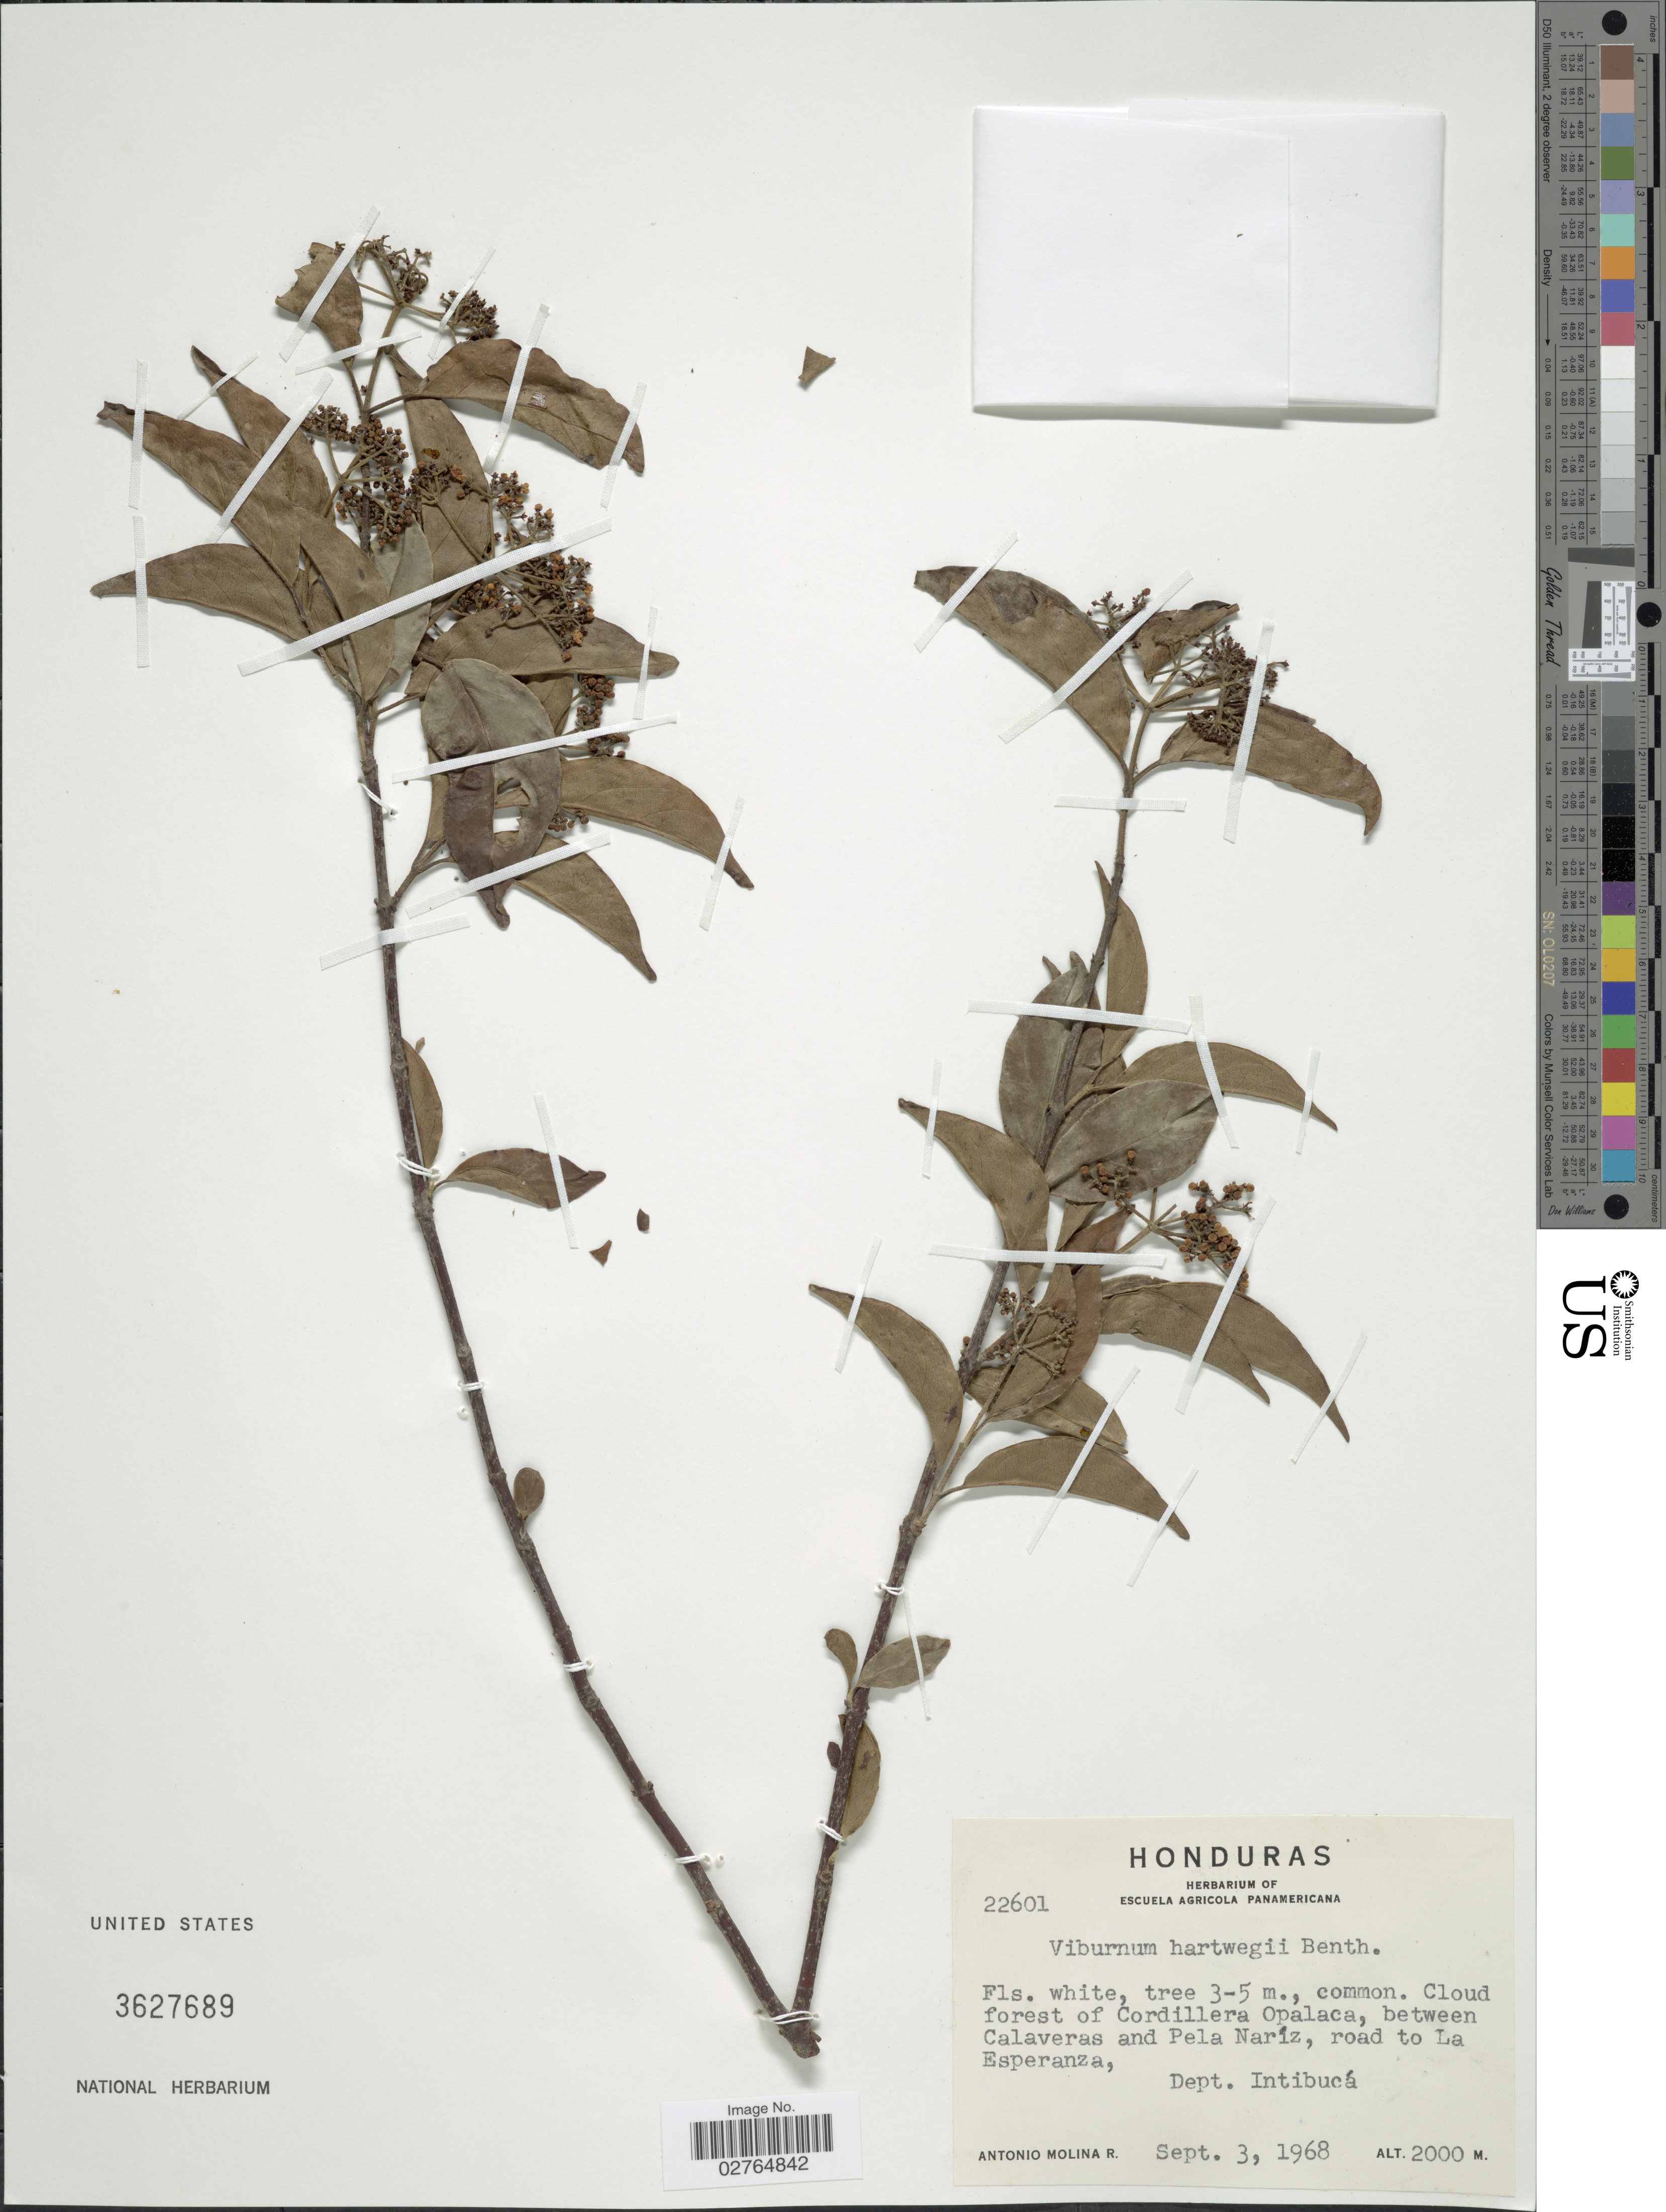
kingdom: Plantae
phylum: Tracheophyta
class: Magnoliopsida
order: Dipsacales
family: Viburnaceae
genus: Viburnum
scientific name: Viburnum hartwegii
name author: Benth.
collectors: A. Molina R.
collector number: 22601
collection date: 1968-09-03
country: Honduras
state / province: Intibuca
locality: Cloud forest of Cordillera Opalaca, between Calaveras and Pela Naríz, road to La Esperanza. Dept. Intibucá.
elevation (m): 2000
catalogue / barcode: US 3627689